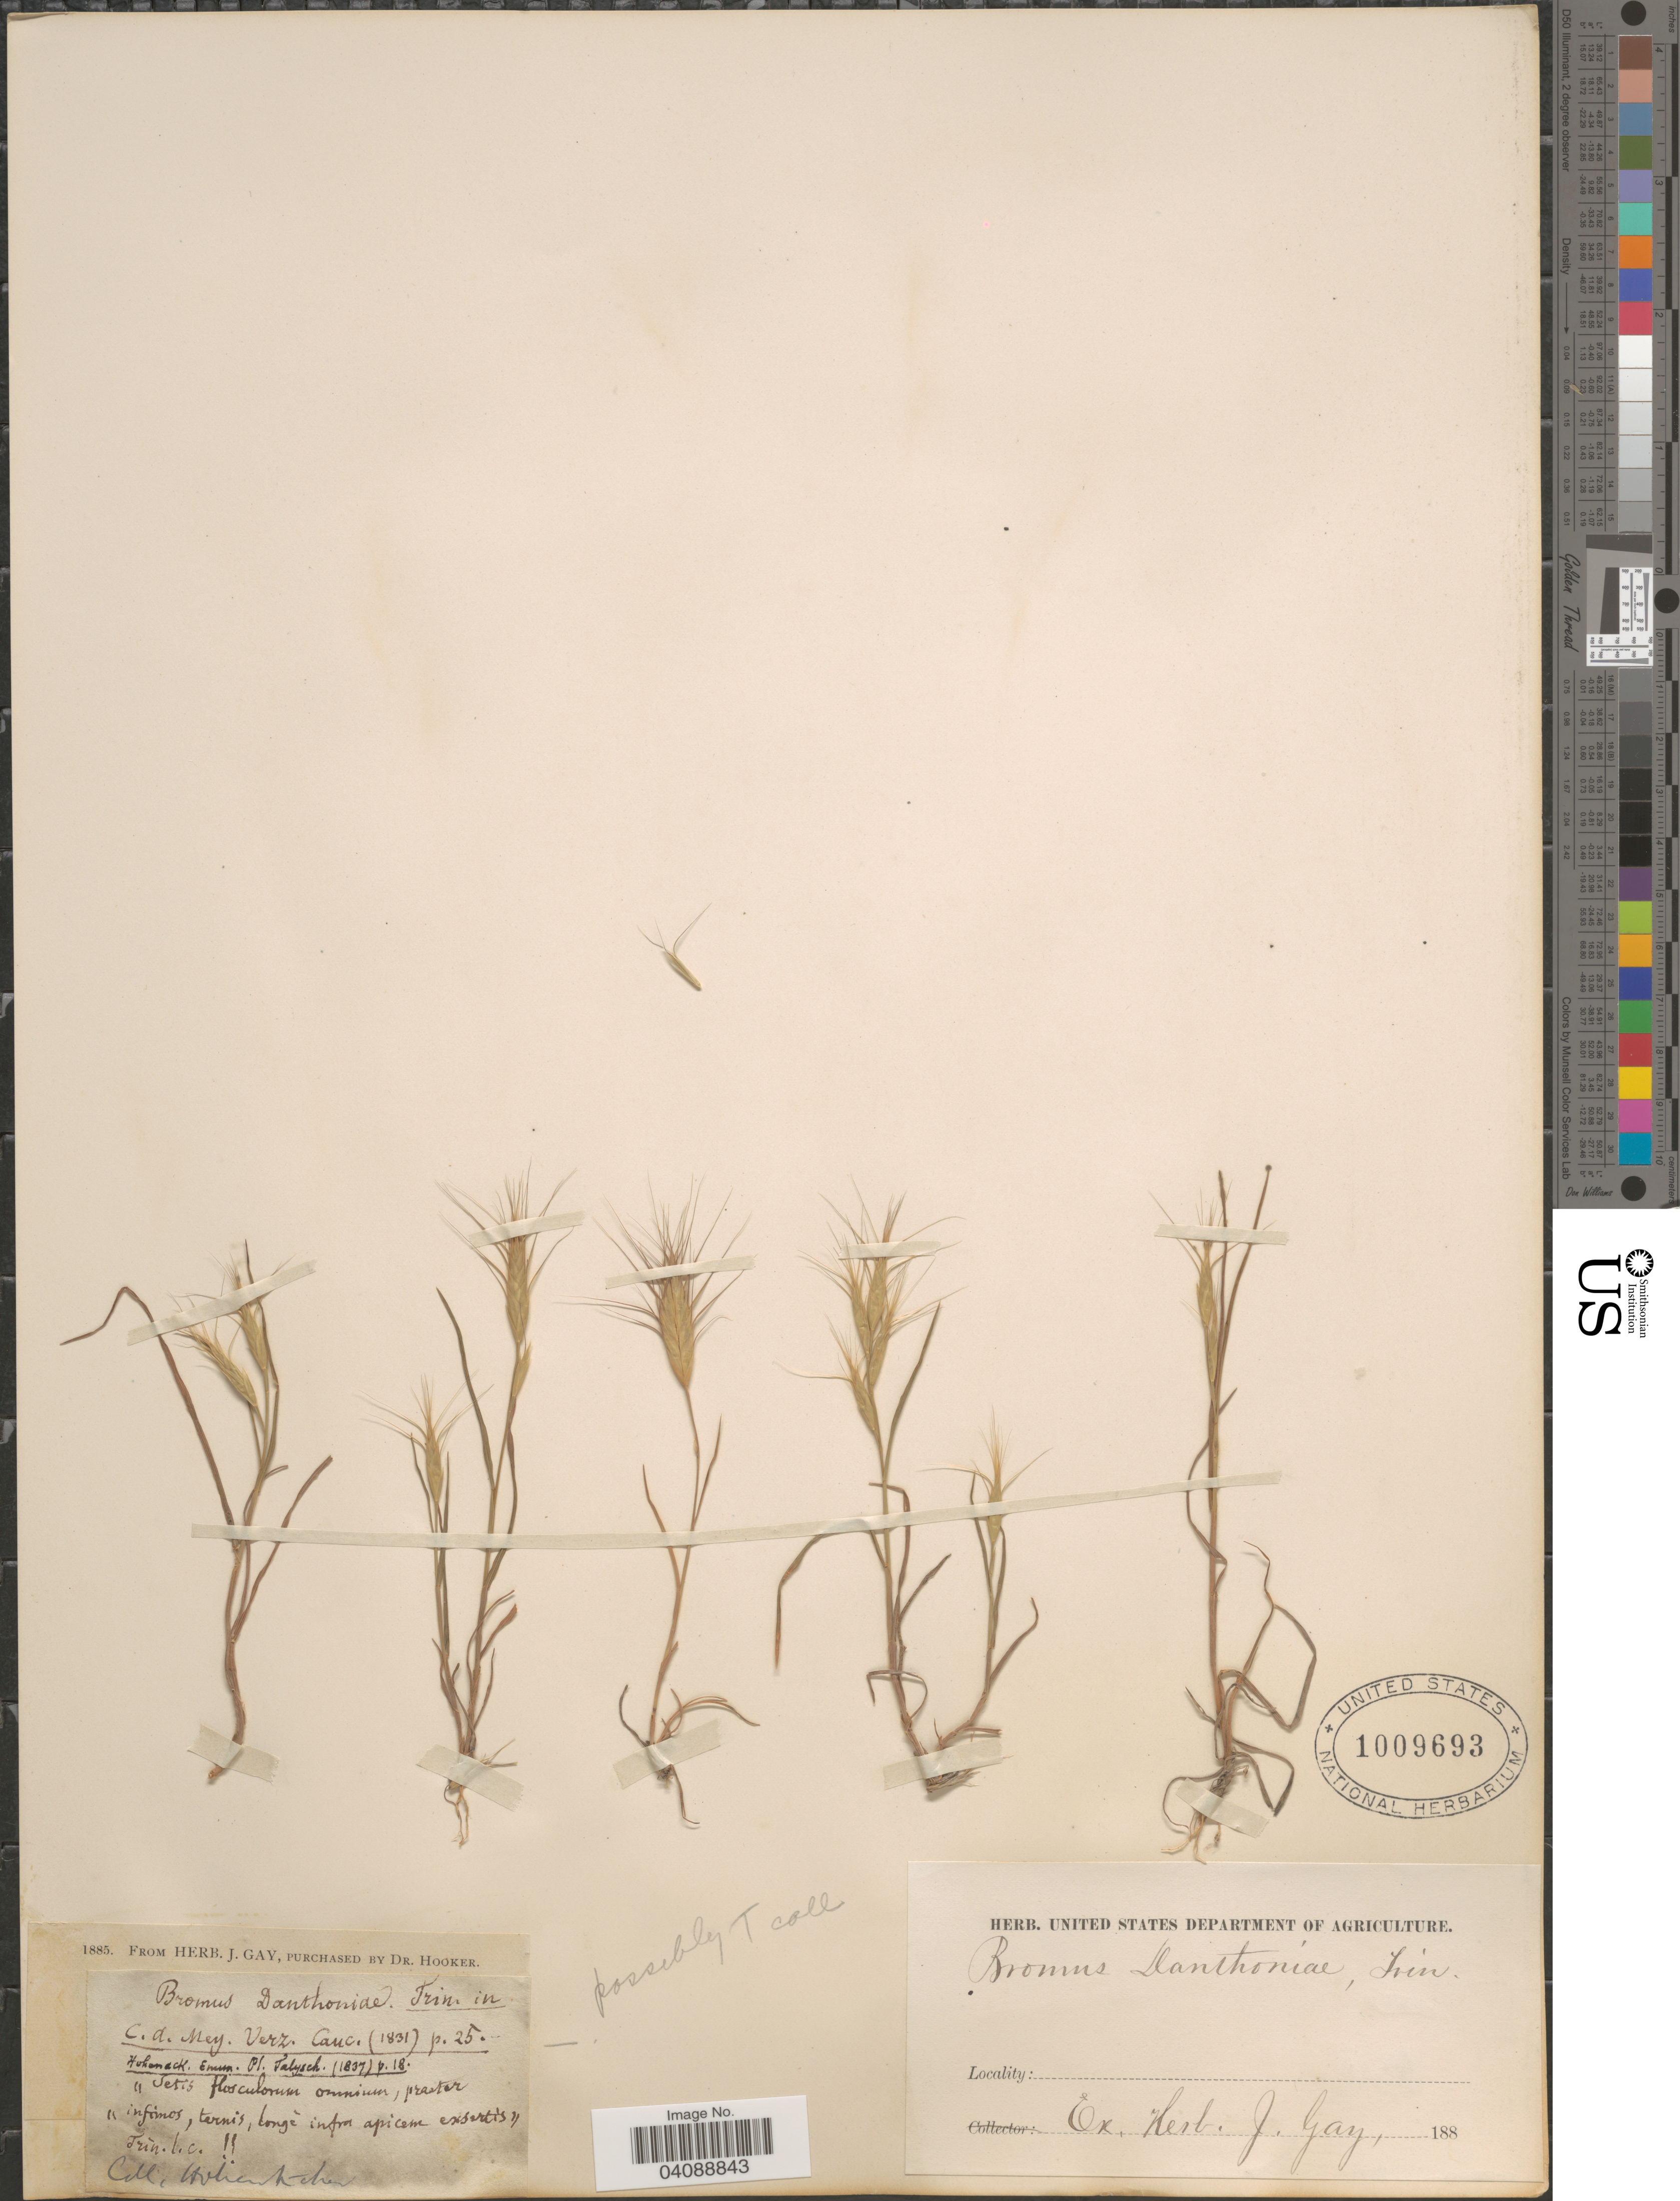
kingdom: Plantae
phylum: Tracheophyta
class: Liliopsida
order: Poales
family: Poaceae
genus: Bromus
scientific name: Bromus danthoniae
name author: Trin. ex C.A. Mey.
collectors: Hohenacker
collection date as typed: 188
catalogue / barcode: US 1009693